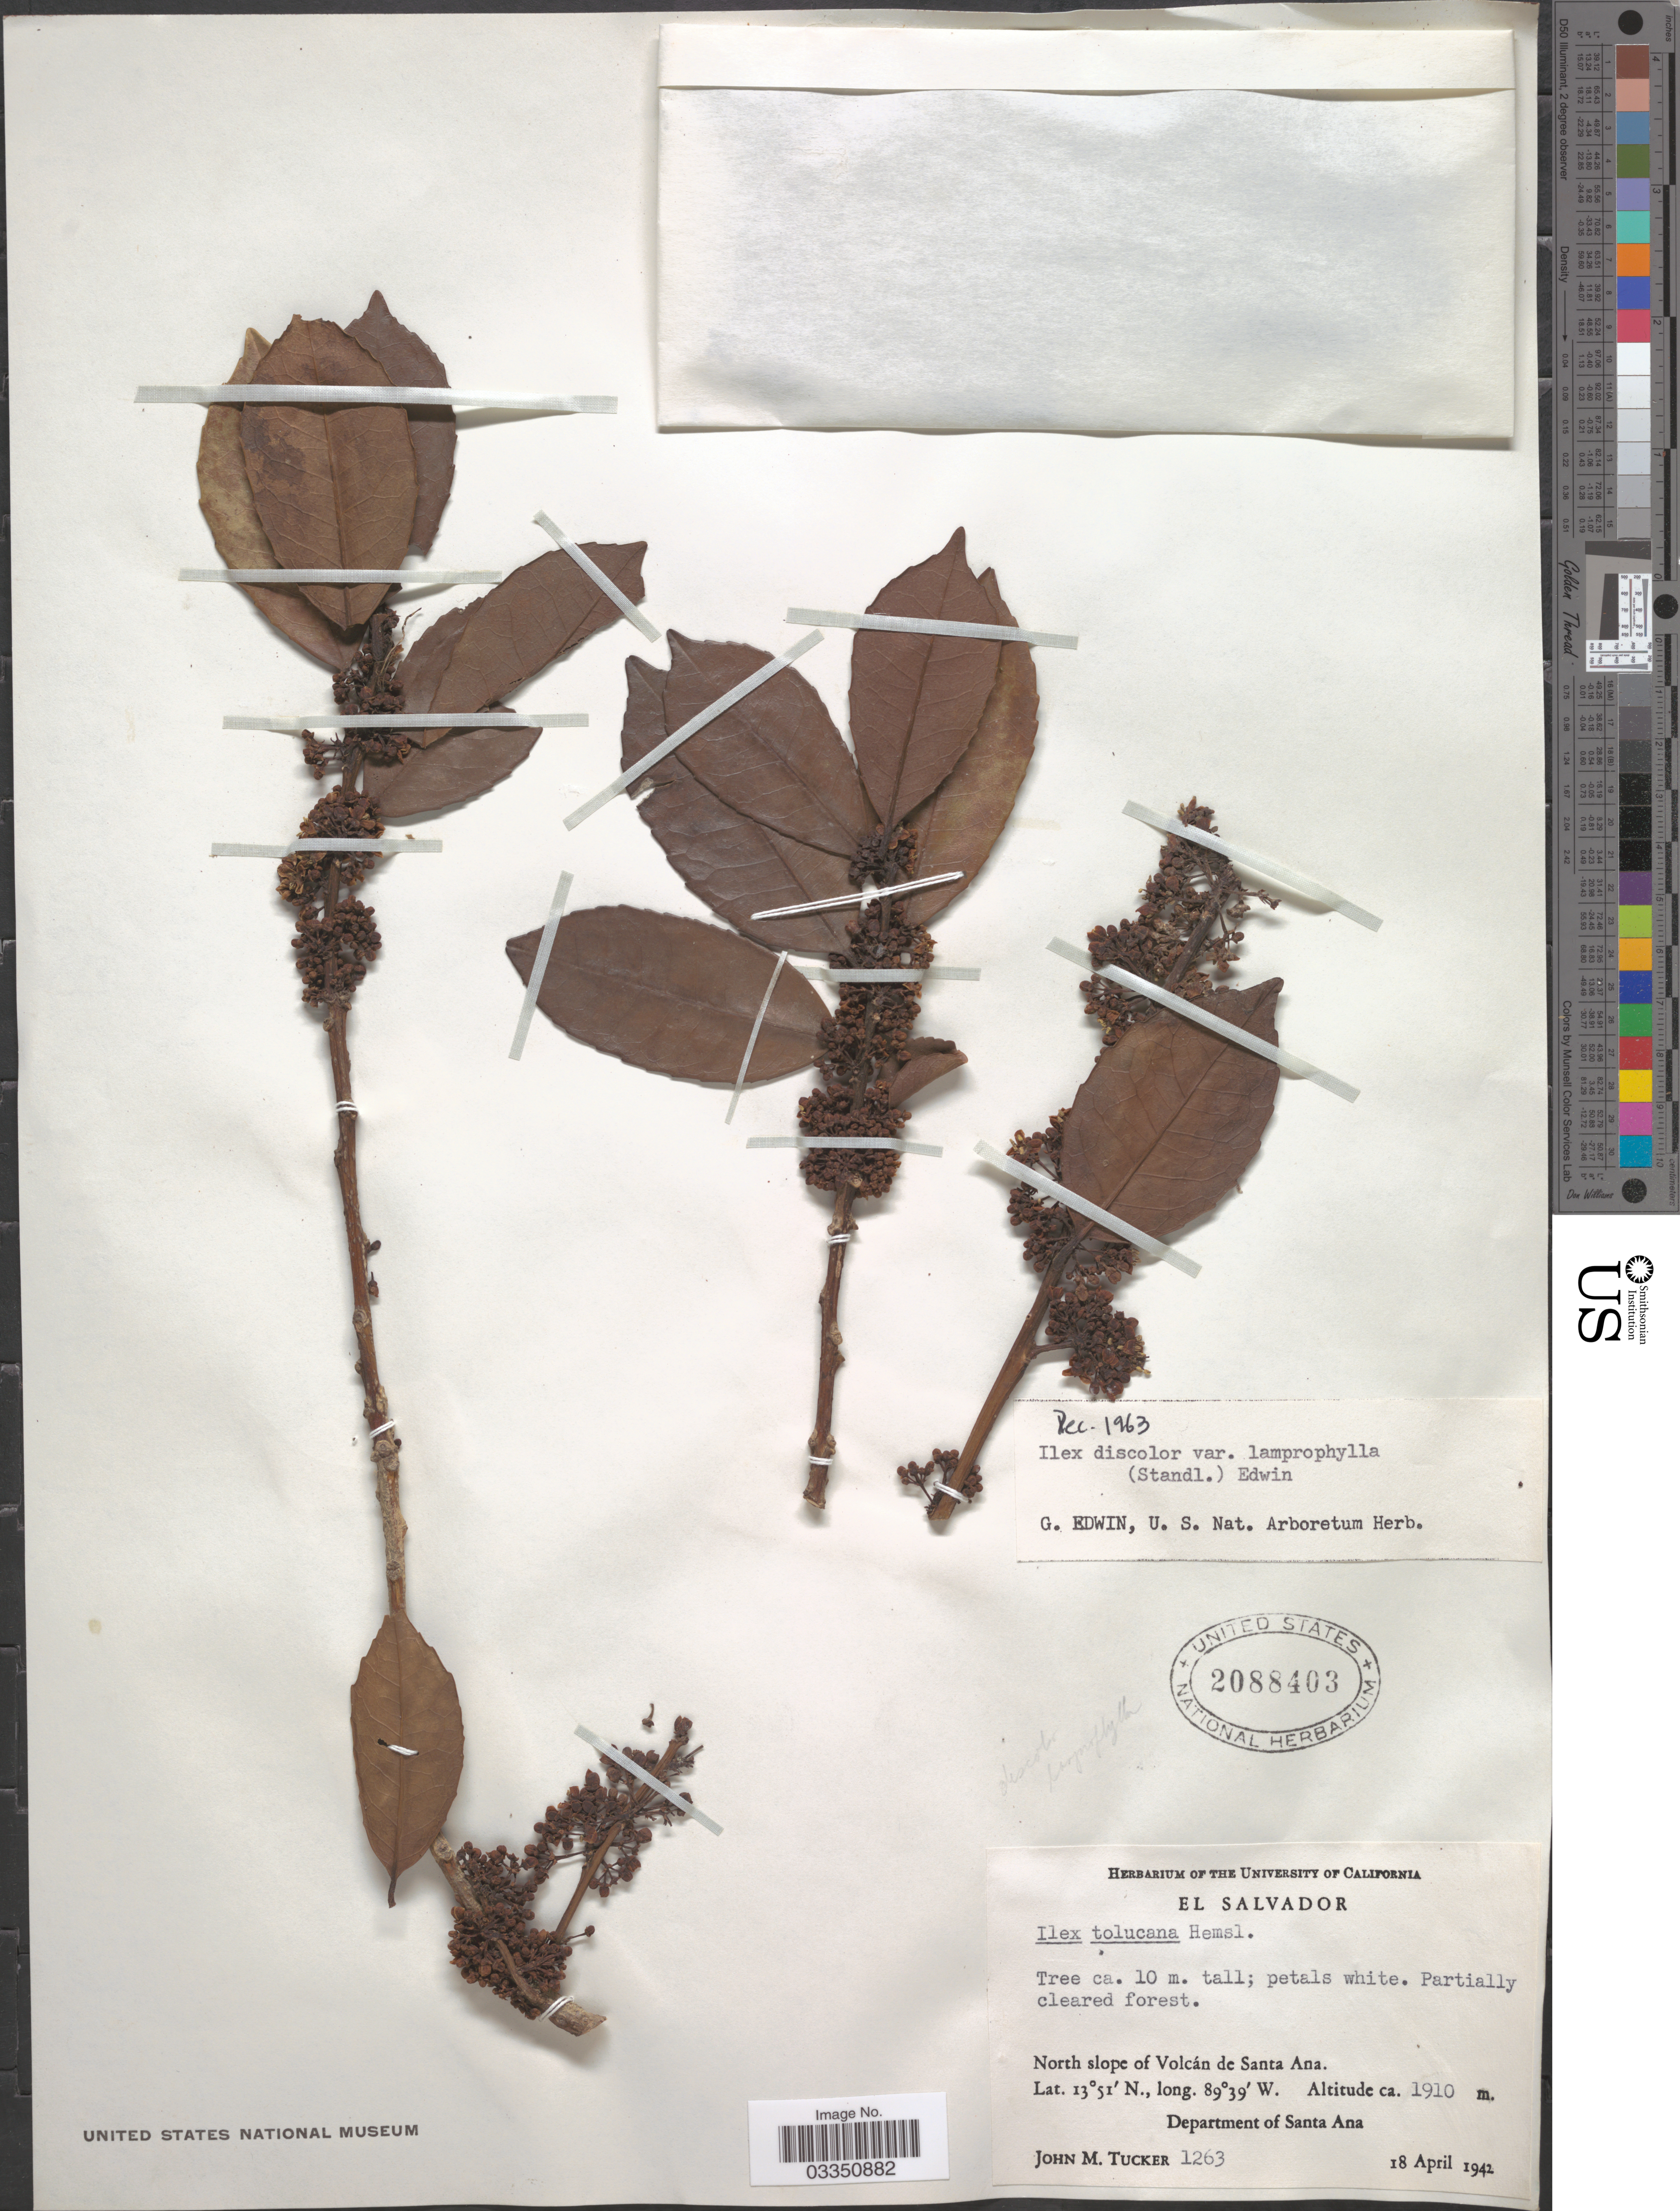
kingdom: Plantae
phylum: Tracheophyta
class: Magnoliopsida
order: Aquifoliales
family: Aquifoliaceae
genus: Ilex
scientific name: Ilex discolor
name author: Hemsl.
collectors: J. M. Tucker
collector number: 1263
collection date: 1942-04-18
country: El Salvador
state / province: Santa Ana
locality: North slope of Volcán de Santa Ana, Department of Santa Ana.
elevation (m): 1910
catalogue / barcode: US 2088403